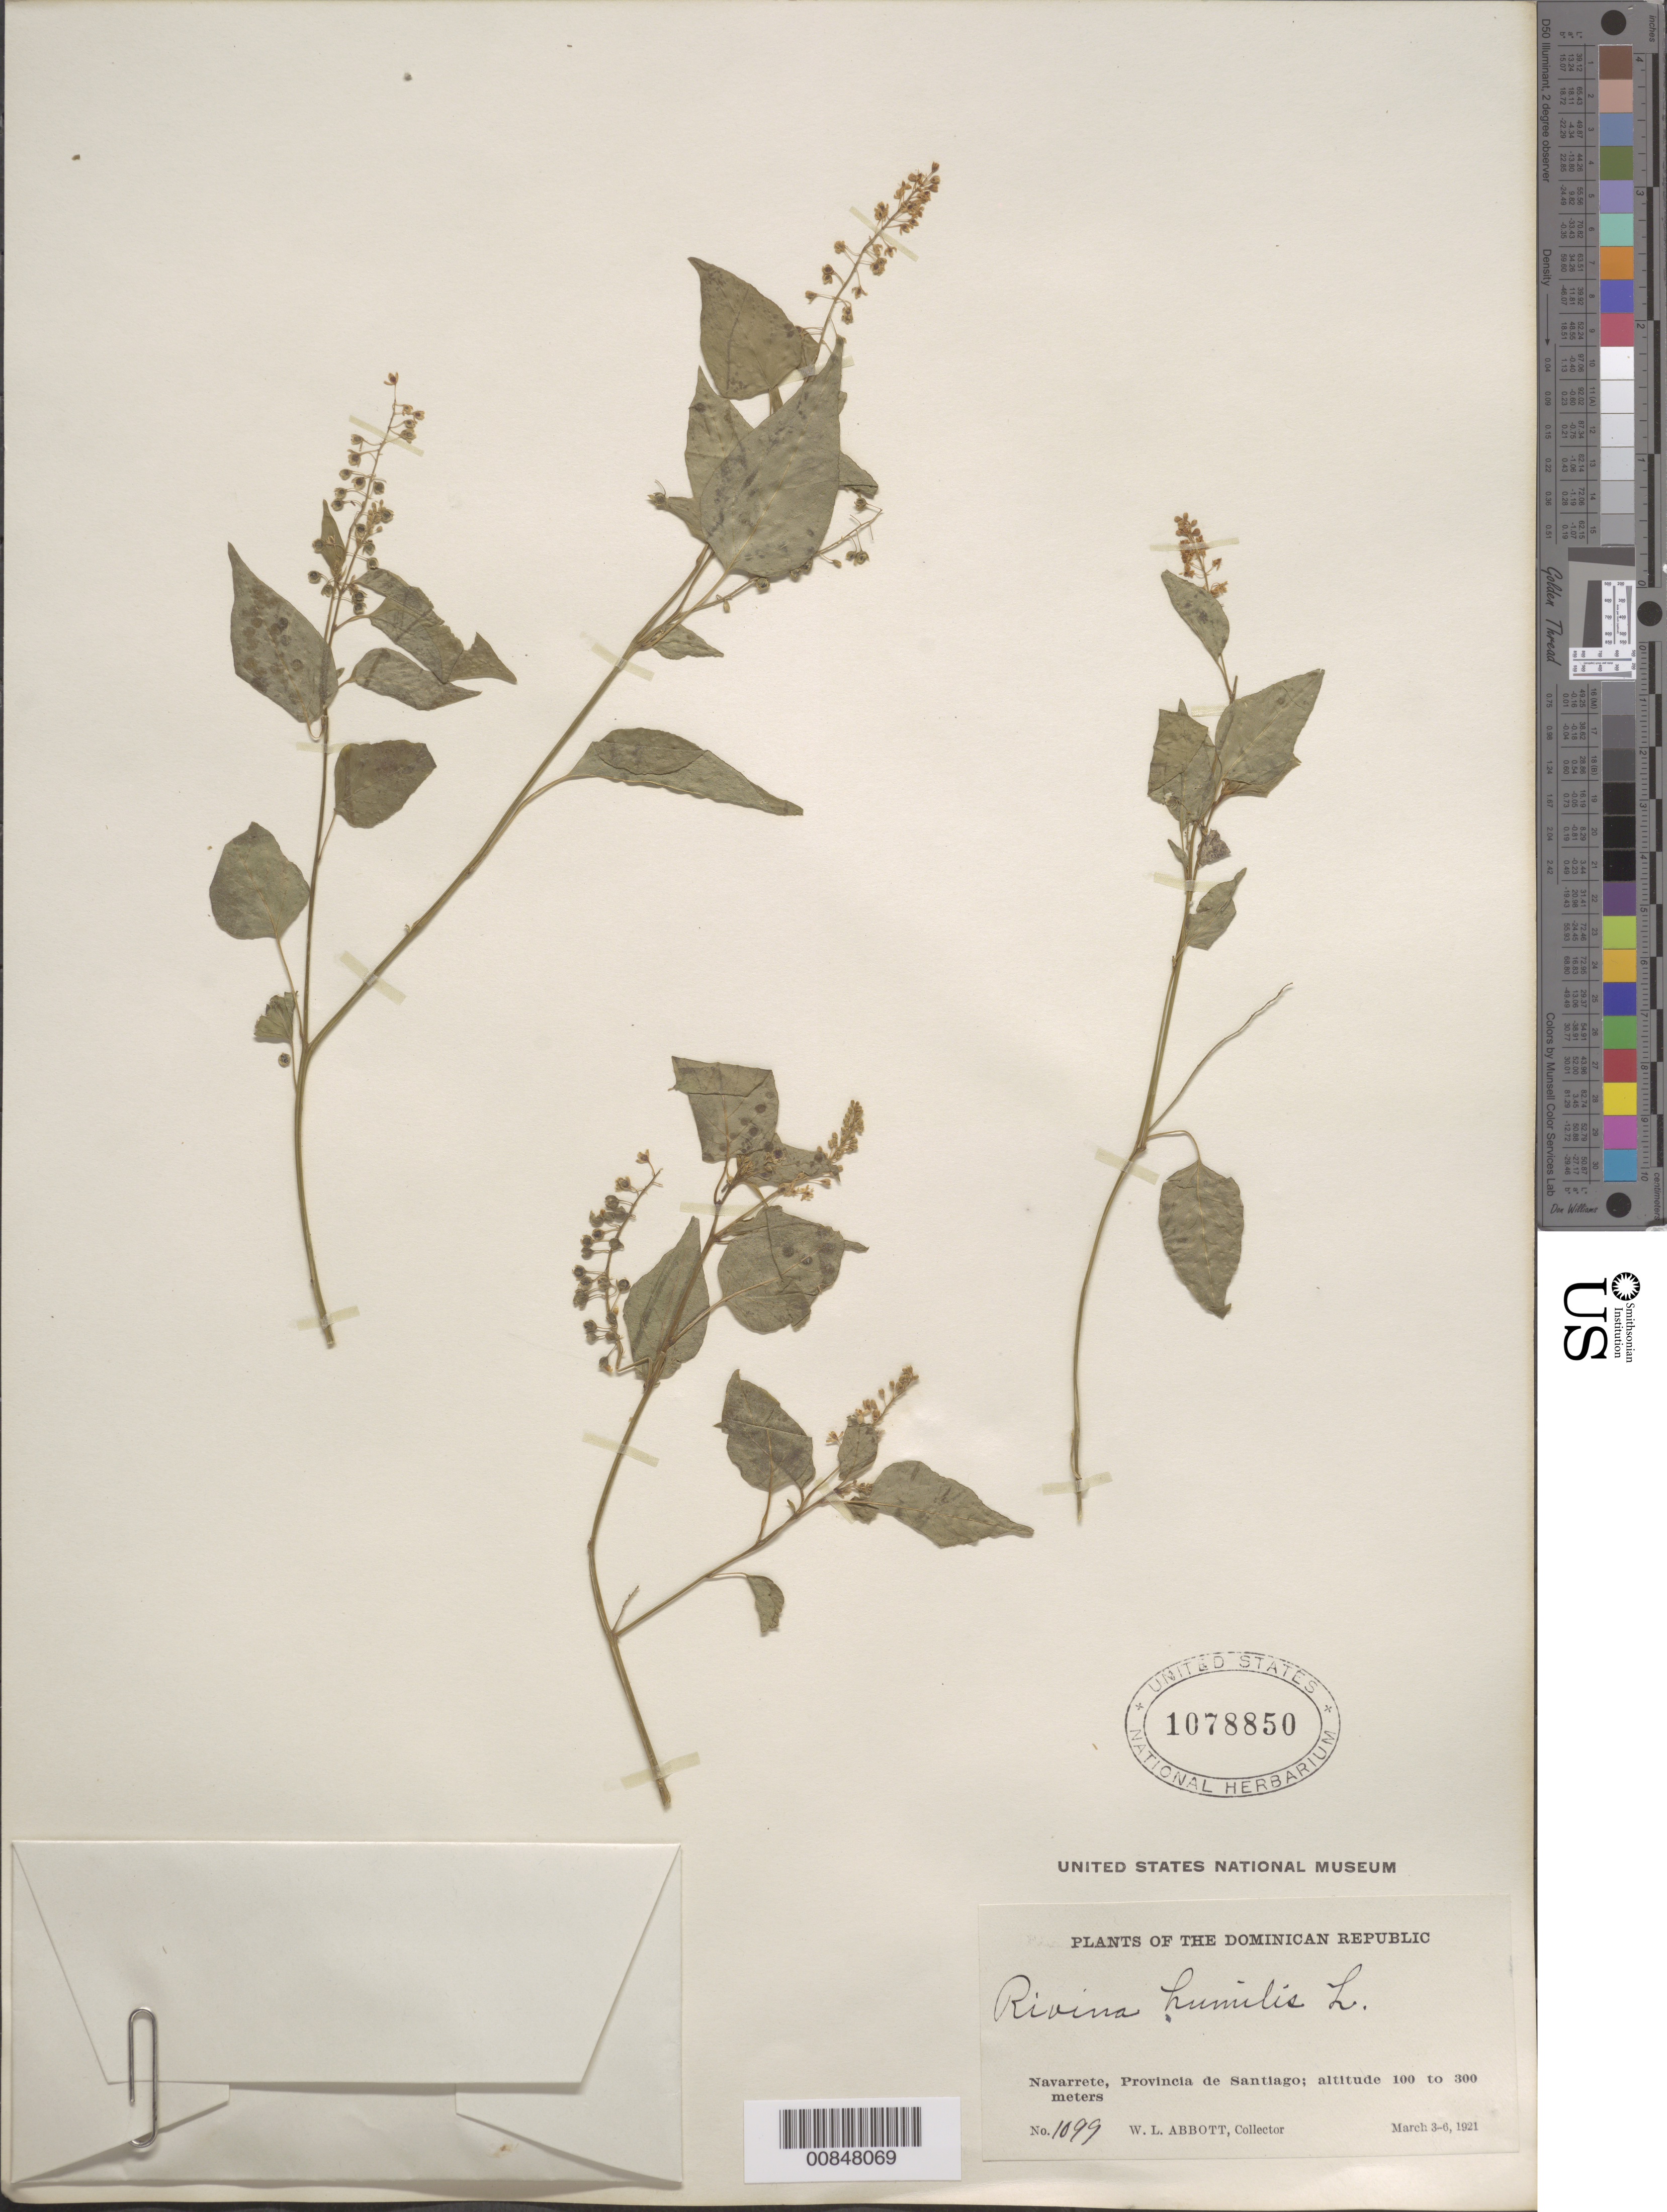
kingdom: Plantae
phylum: Tracheophyta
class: Magnoliopsida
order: Caryophyllales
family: Phytolaccaceae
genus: Rivina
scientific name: Rivina humilis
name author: L.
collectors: W. L. Abbott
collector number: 1099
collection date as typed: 03 Mar 1921 to 06 Mar 1921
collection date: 1921-03-03/1921-03-06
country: Dominican Republic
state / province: Santiago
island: Hispaniola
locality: Navarrete.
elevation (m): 100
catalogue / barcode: US 1078850